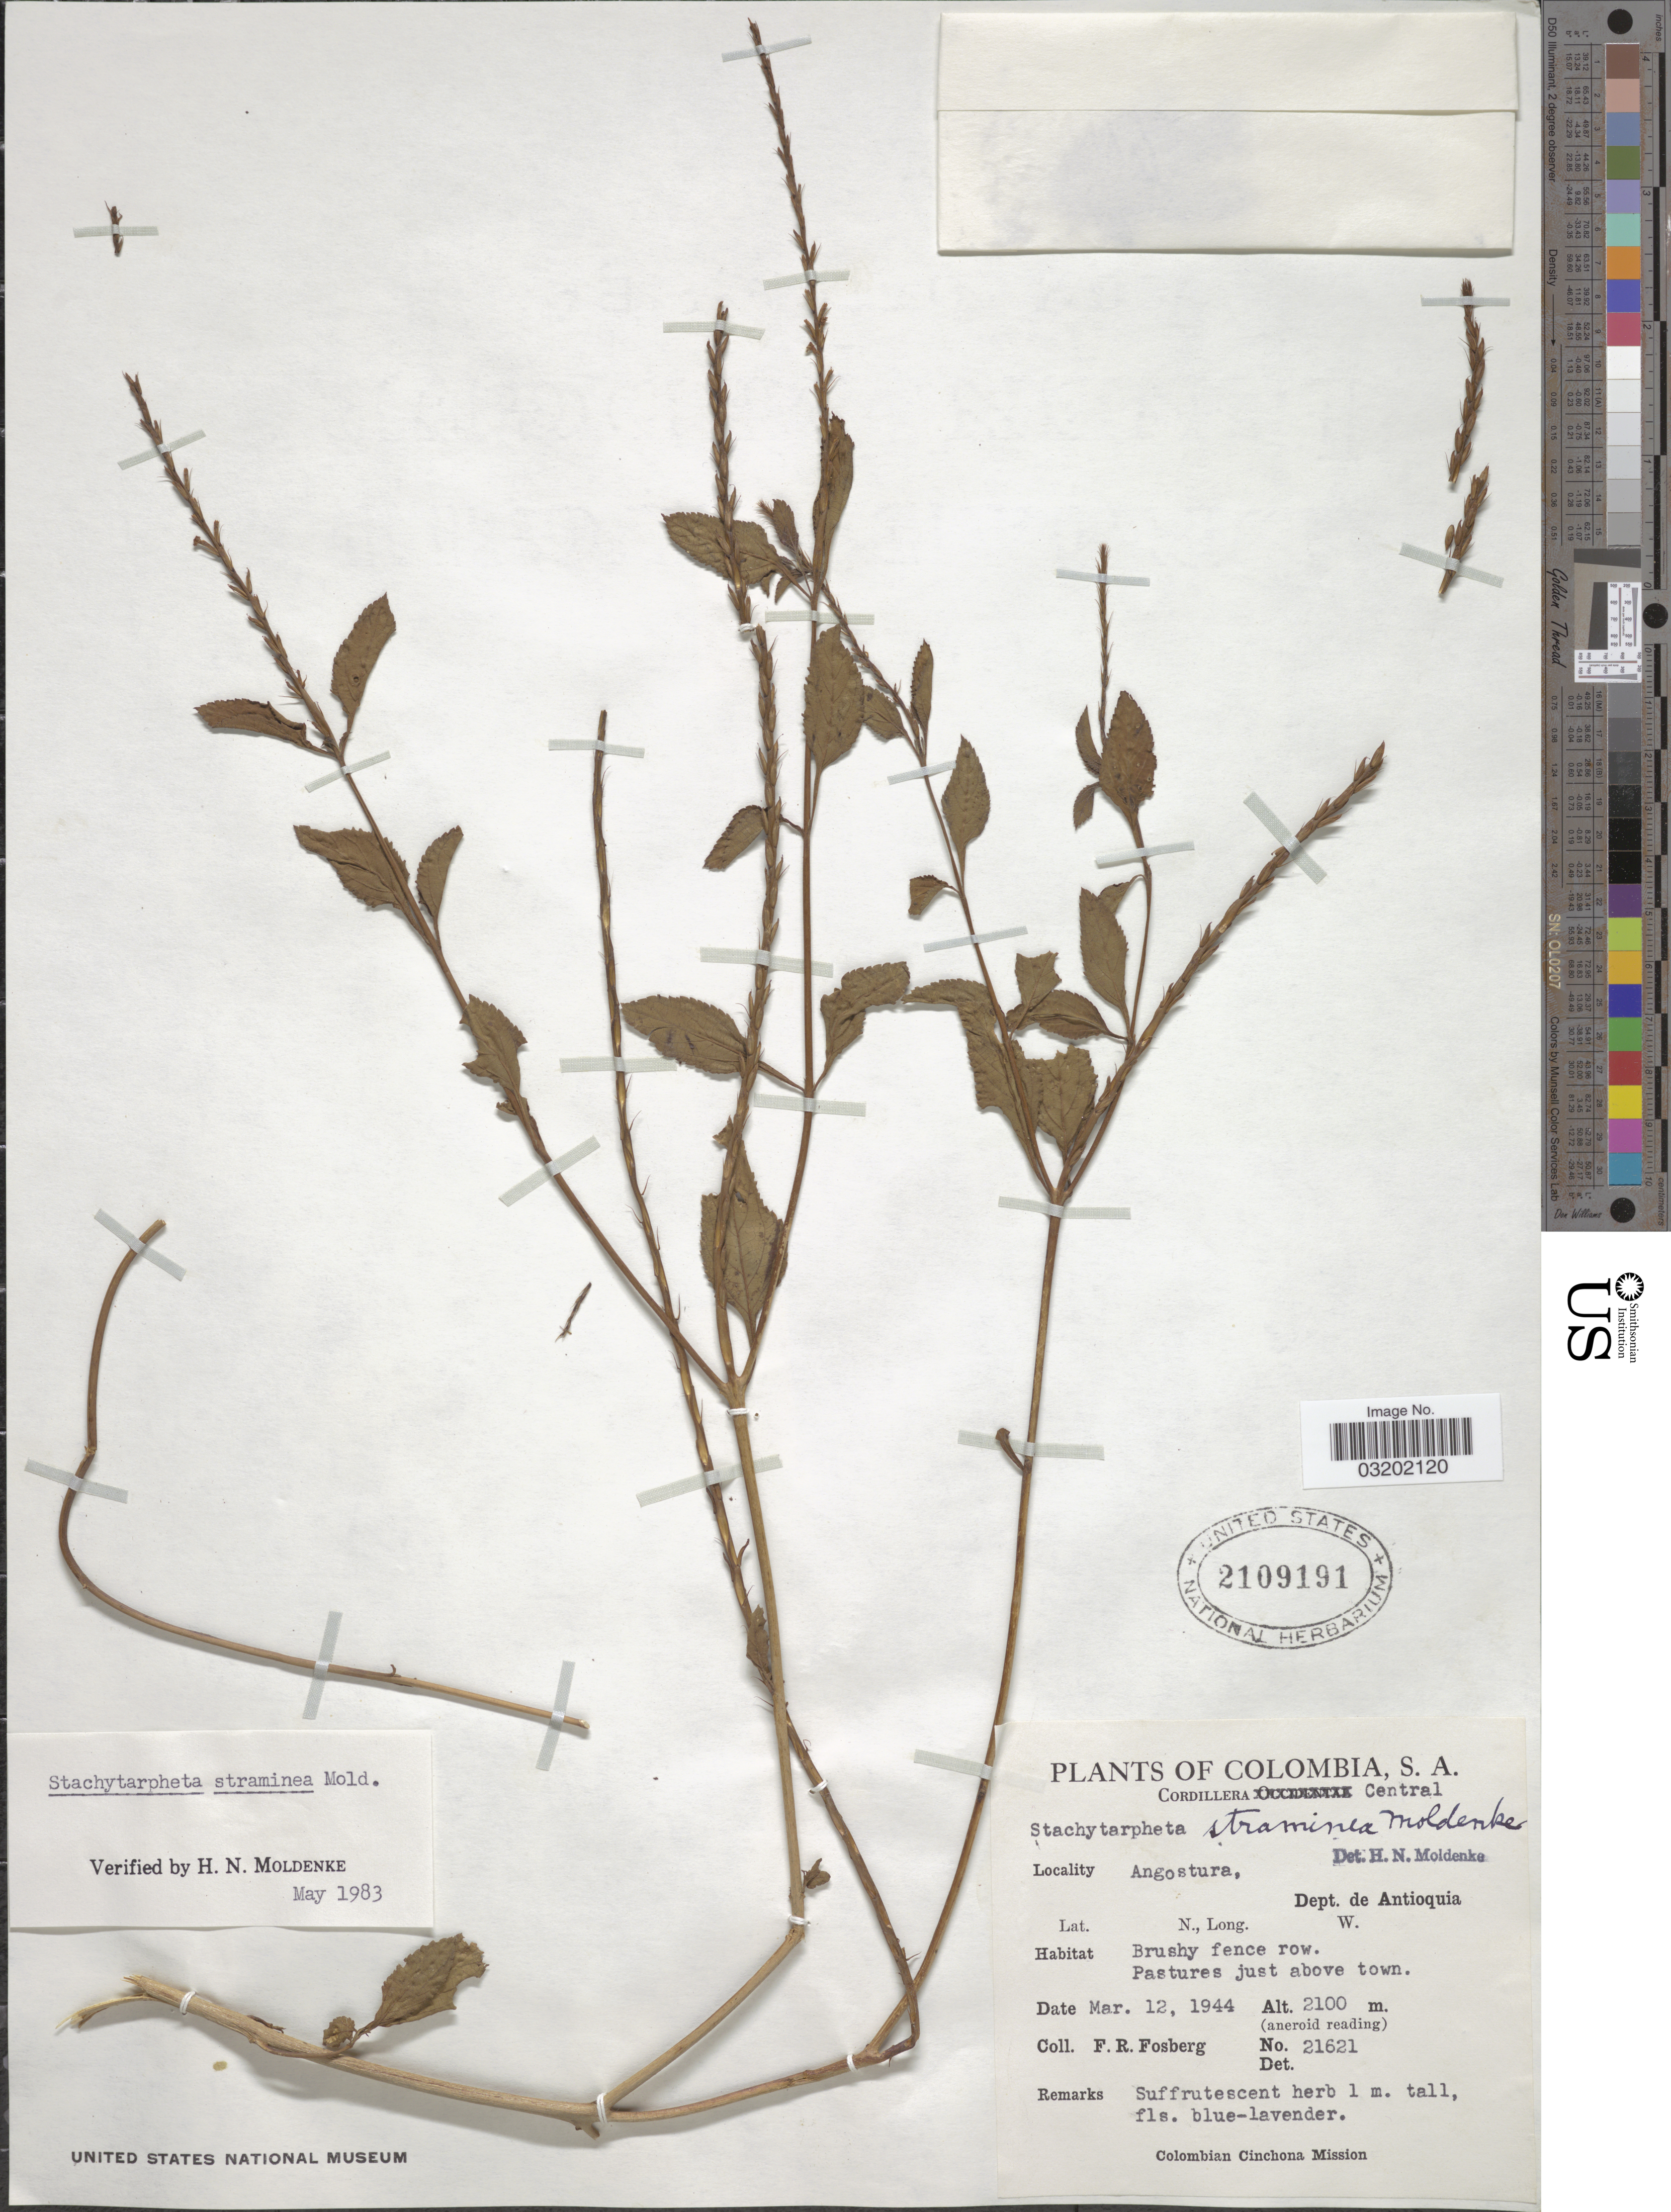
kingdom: Plantae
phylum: Tracheophyta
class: Magnoliopsida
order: Lamiales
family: Verbenaceae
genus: Stachytarpheta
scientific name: Stachytarpheta straminea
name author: Moldenke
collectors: F. R. Fosberg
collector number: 21621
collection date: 1944-03-12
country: Colombia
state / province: Antioquia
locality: Cordillera Central. Angostura, Dept. de Antioquia.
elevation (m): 2100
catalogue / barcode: US 2109191